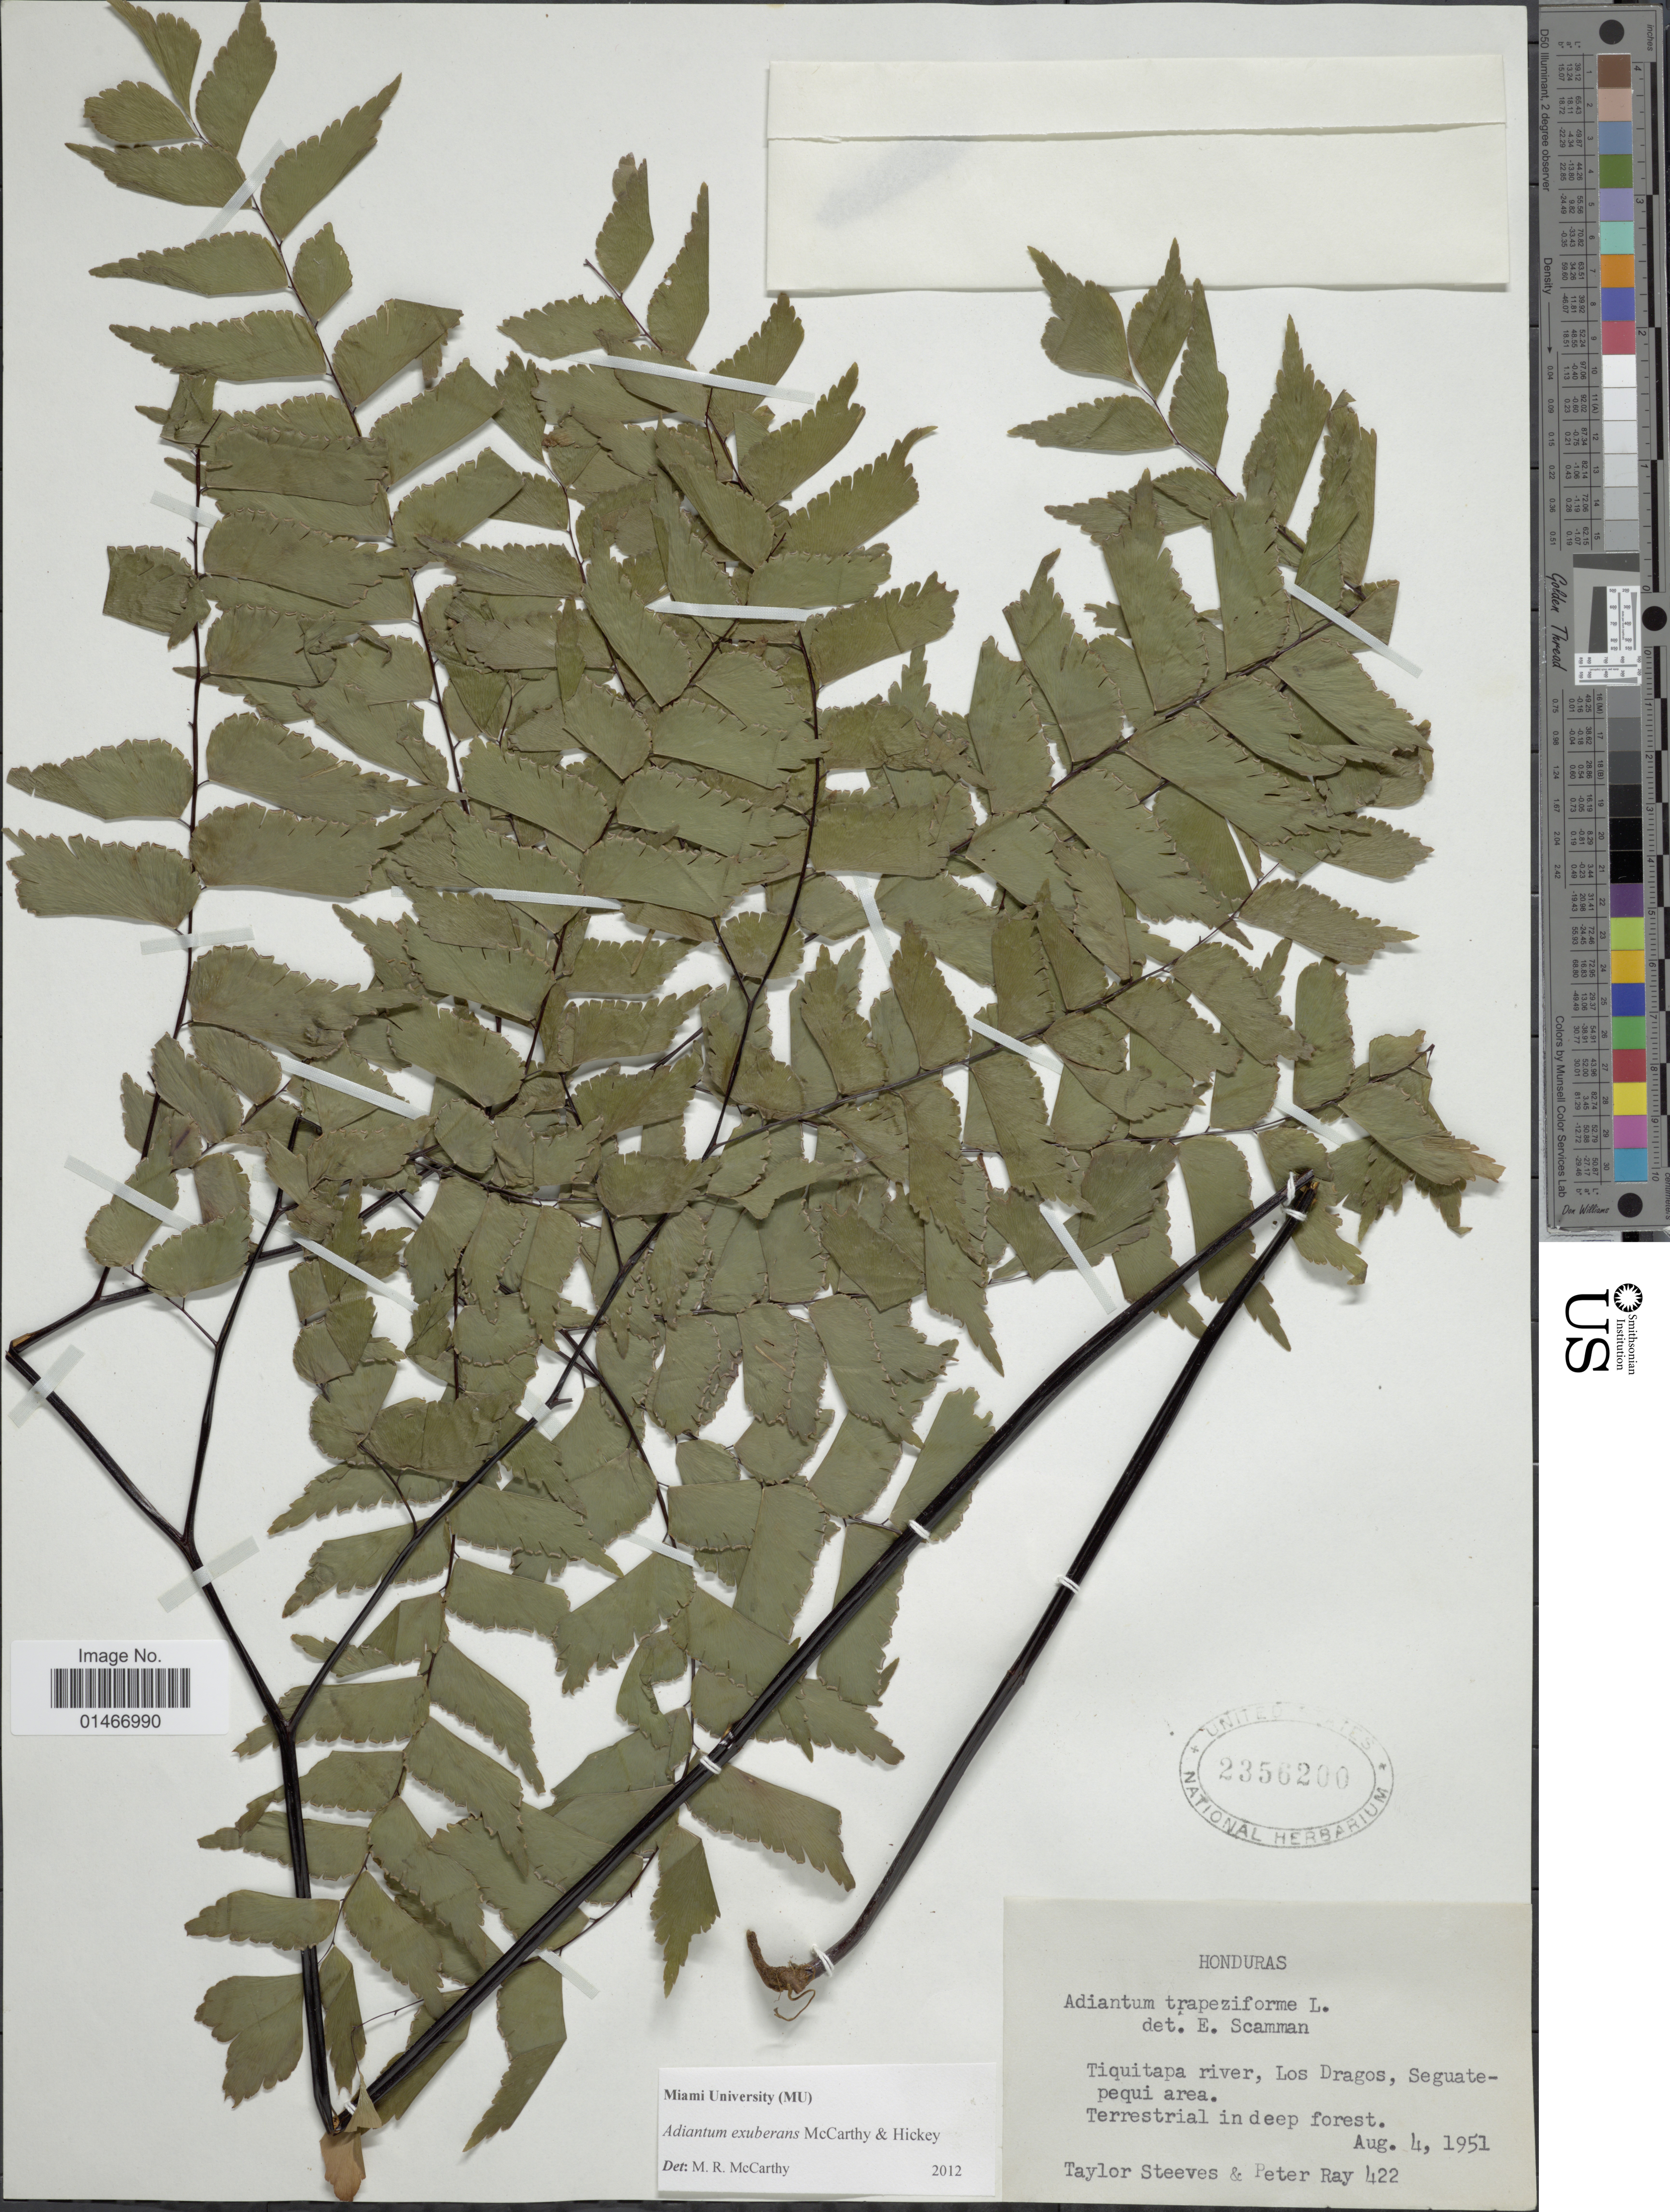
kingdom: Plantae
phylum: Tracheophyta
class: Polypodiopsida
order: Polypodiales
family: Pteridaceae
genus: Adiantum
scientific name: Adiantum exuberans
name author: M.R. McCarthy & Hickey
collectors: T. Steeves & P. Ray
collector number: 422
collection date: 1951-08-04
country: Honduras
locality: Tiquitapa river, Los Dragos, Seguatepequi area.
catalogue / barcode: US 2356200